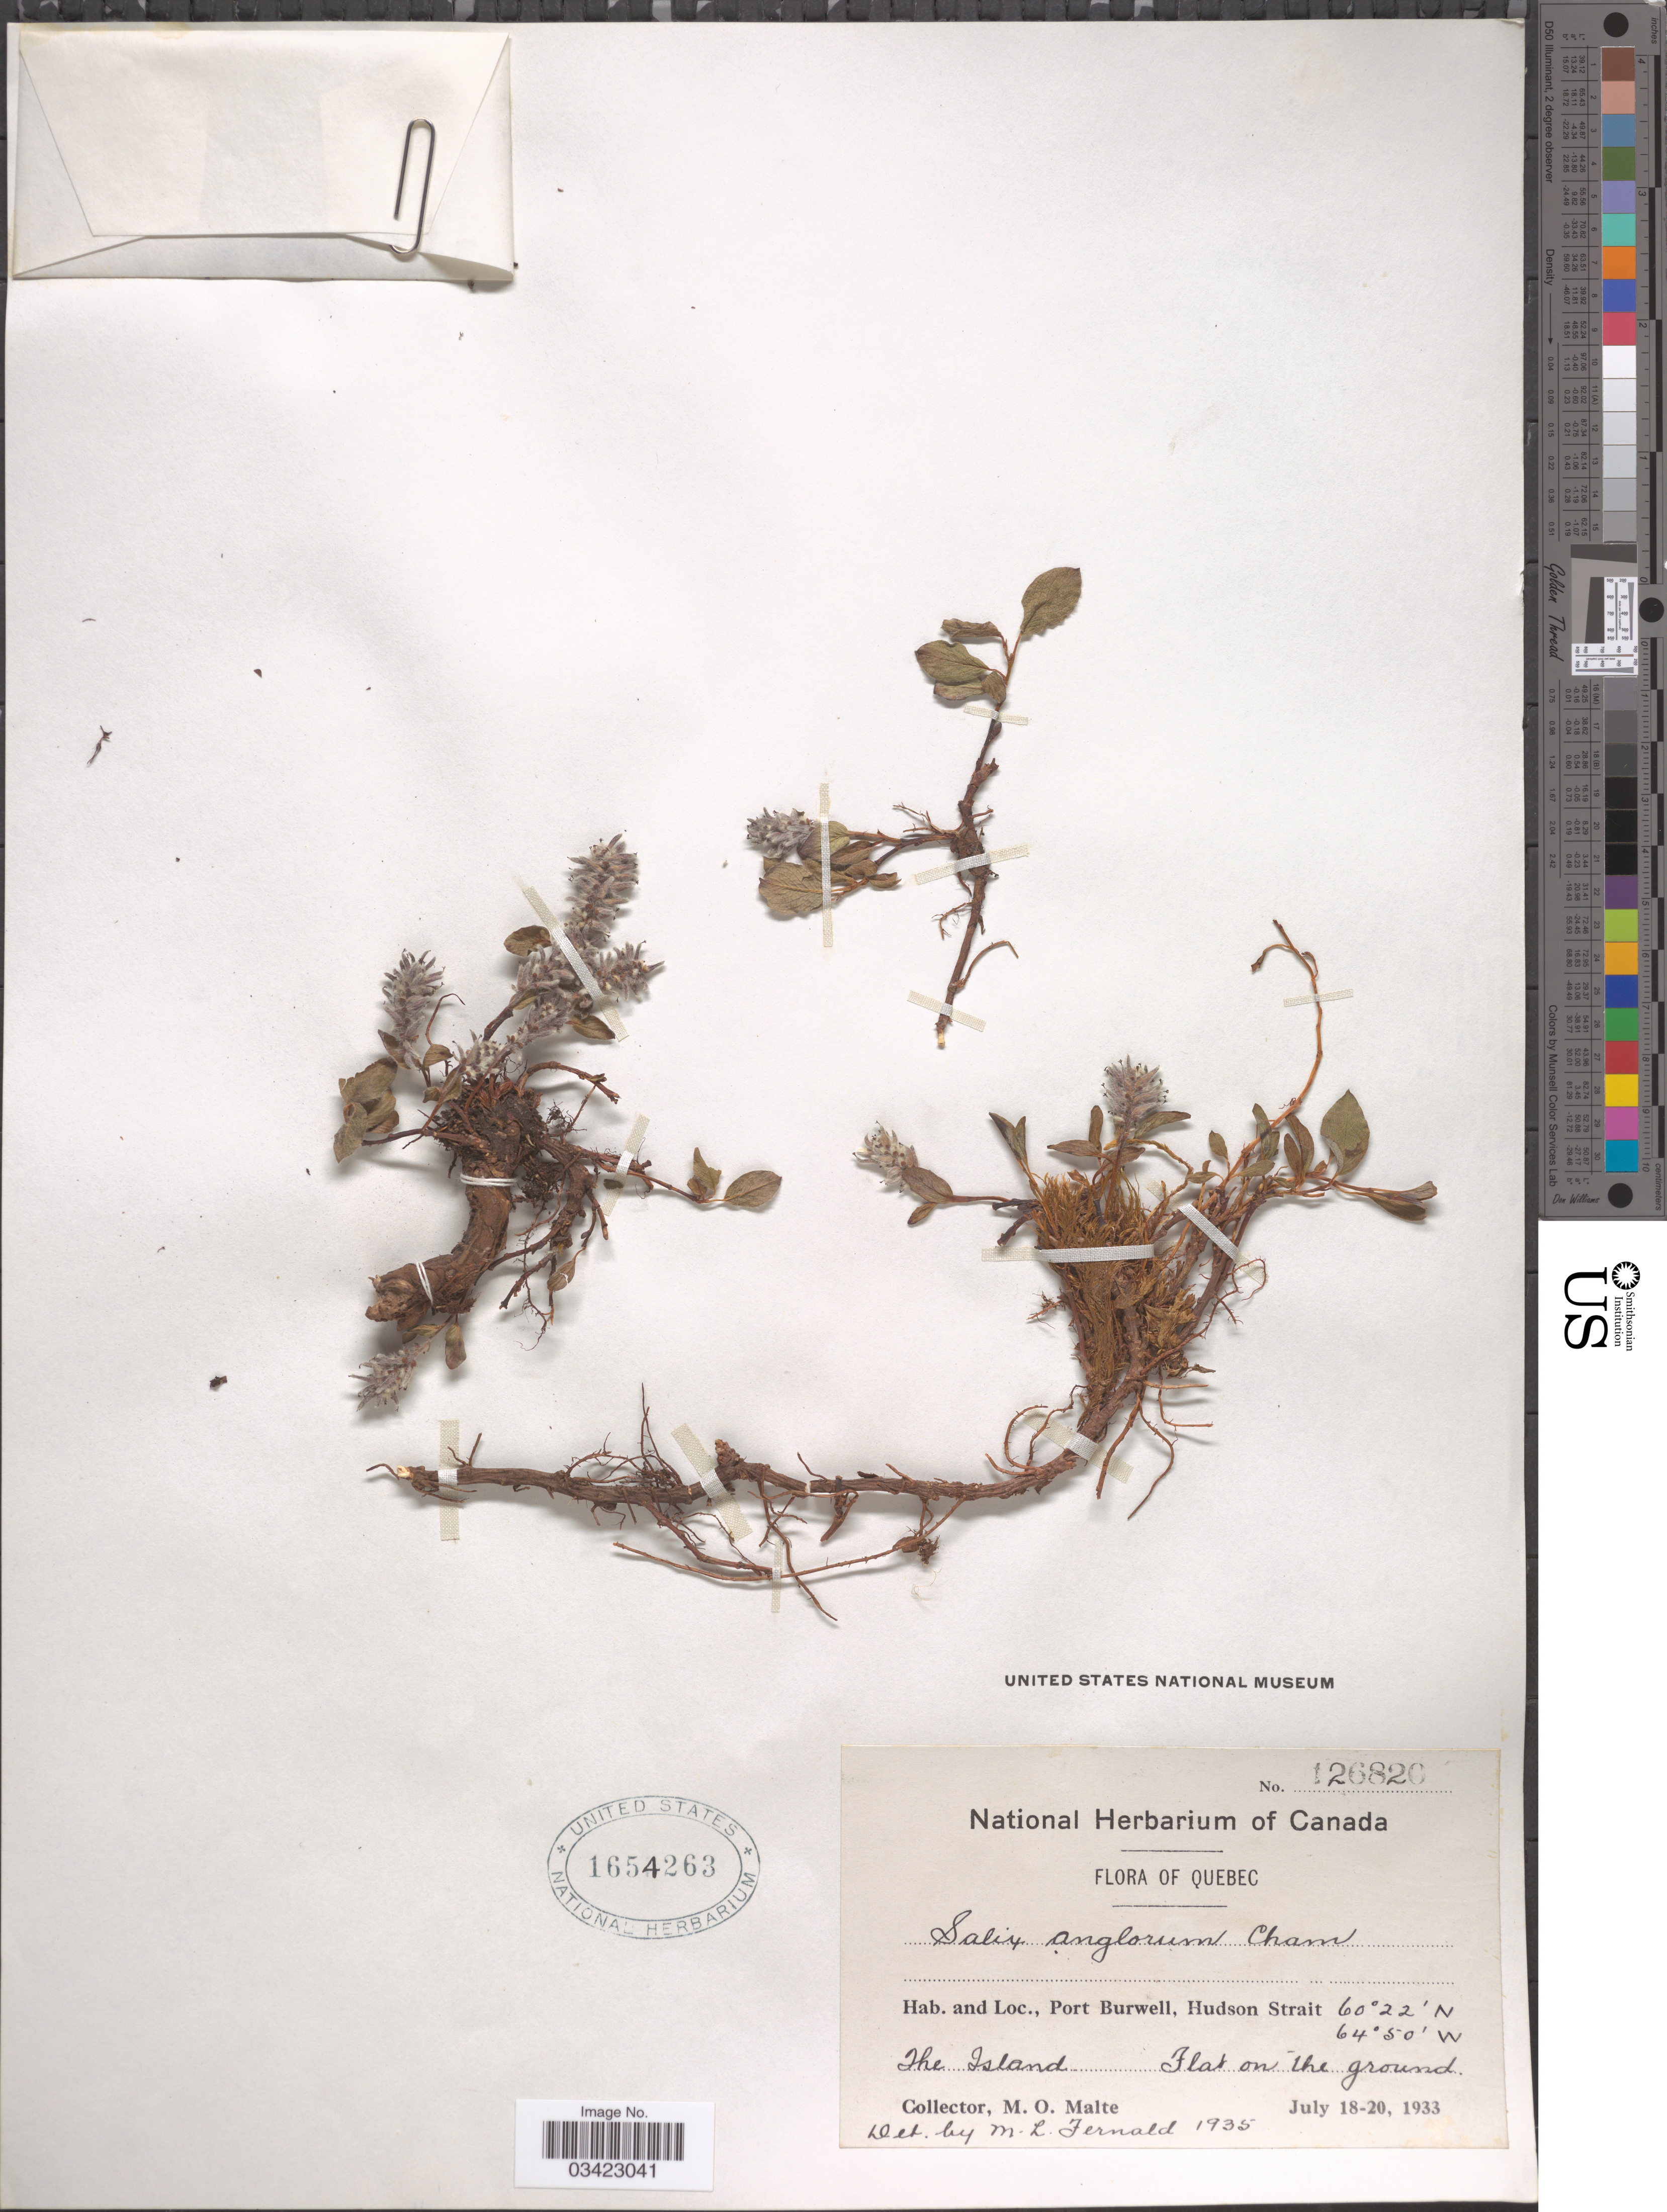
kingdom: Plantae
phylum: Tracheophyta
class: Magnoliopsida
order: Malpighiales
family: Salicaceae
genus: Salix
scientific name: Salix anglorum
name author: Cham.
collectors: M. O. Malte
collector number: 126820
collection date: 1933-07-18/1933-07-20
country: Canada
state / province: Quebec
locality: Port Burwell, Hudson Strait. The Island.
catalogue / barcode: US 1654263